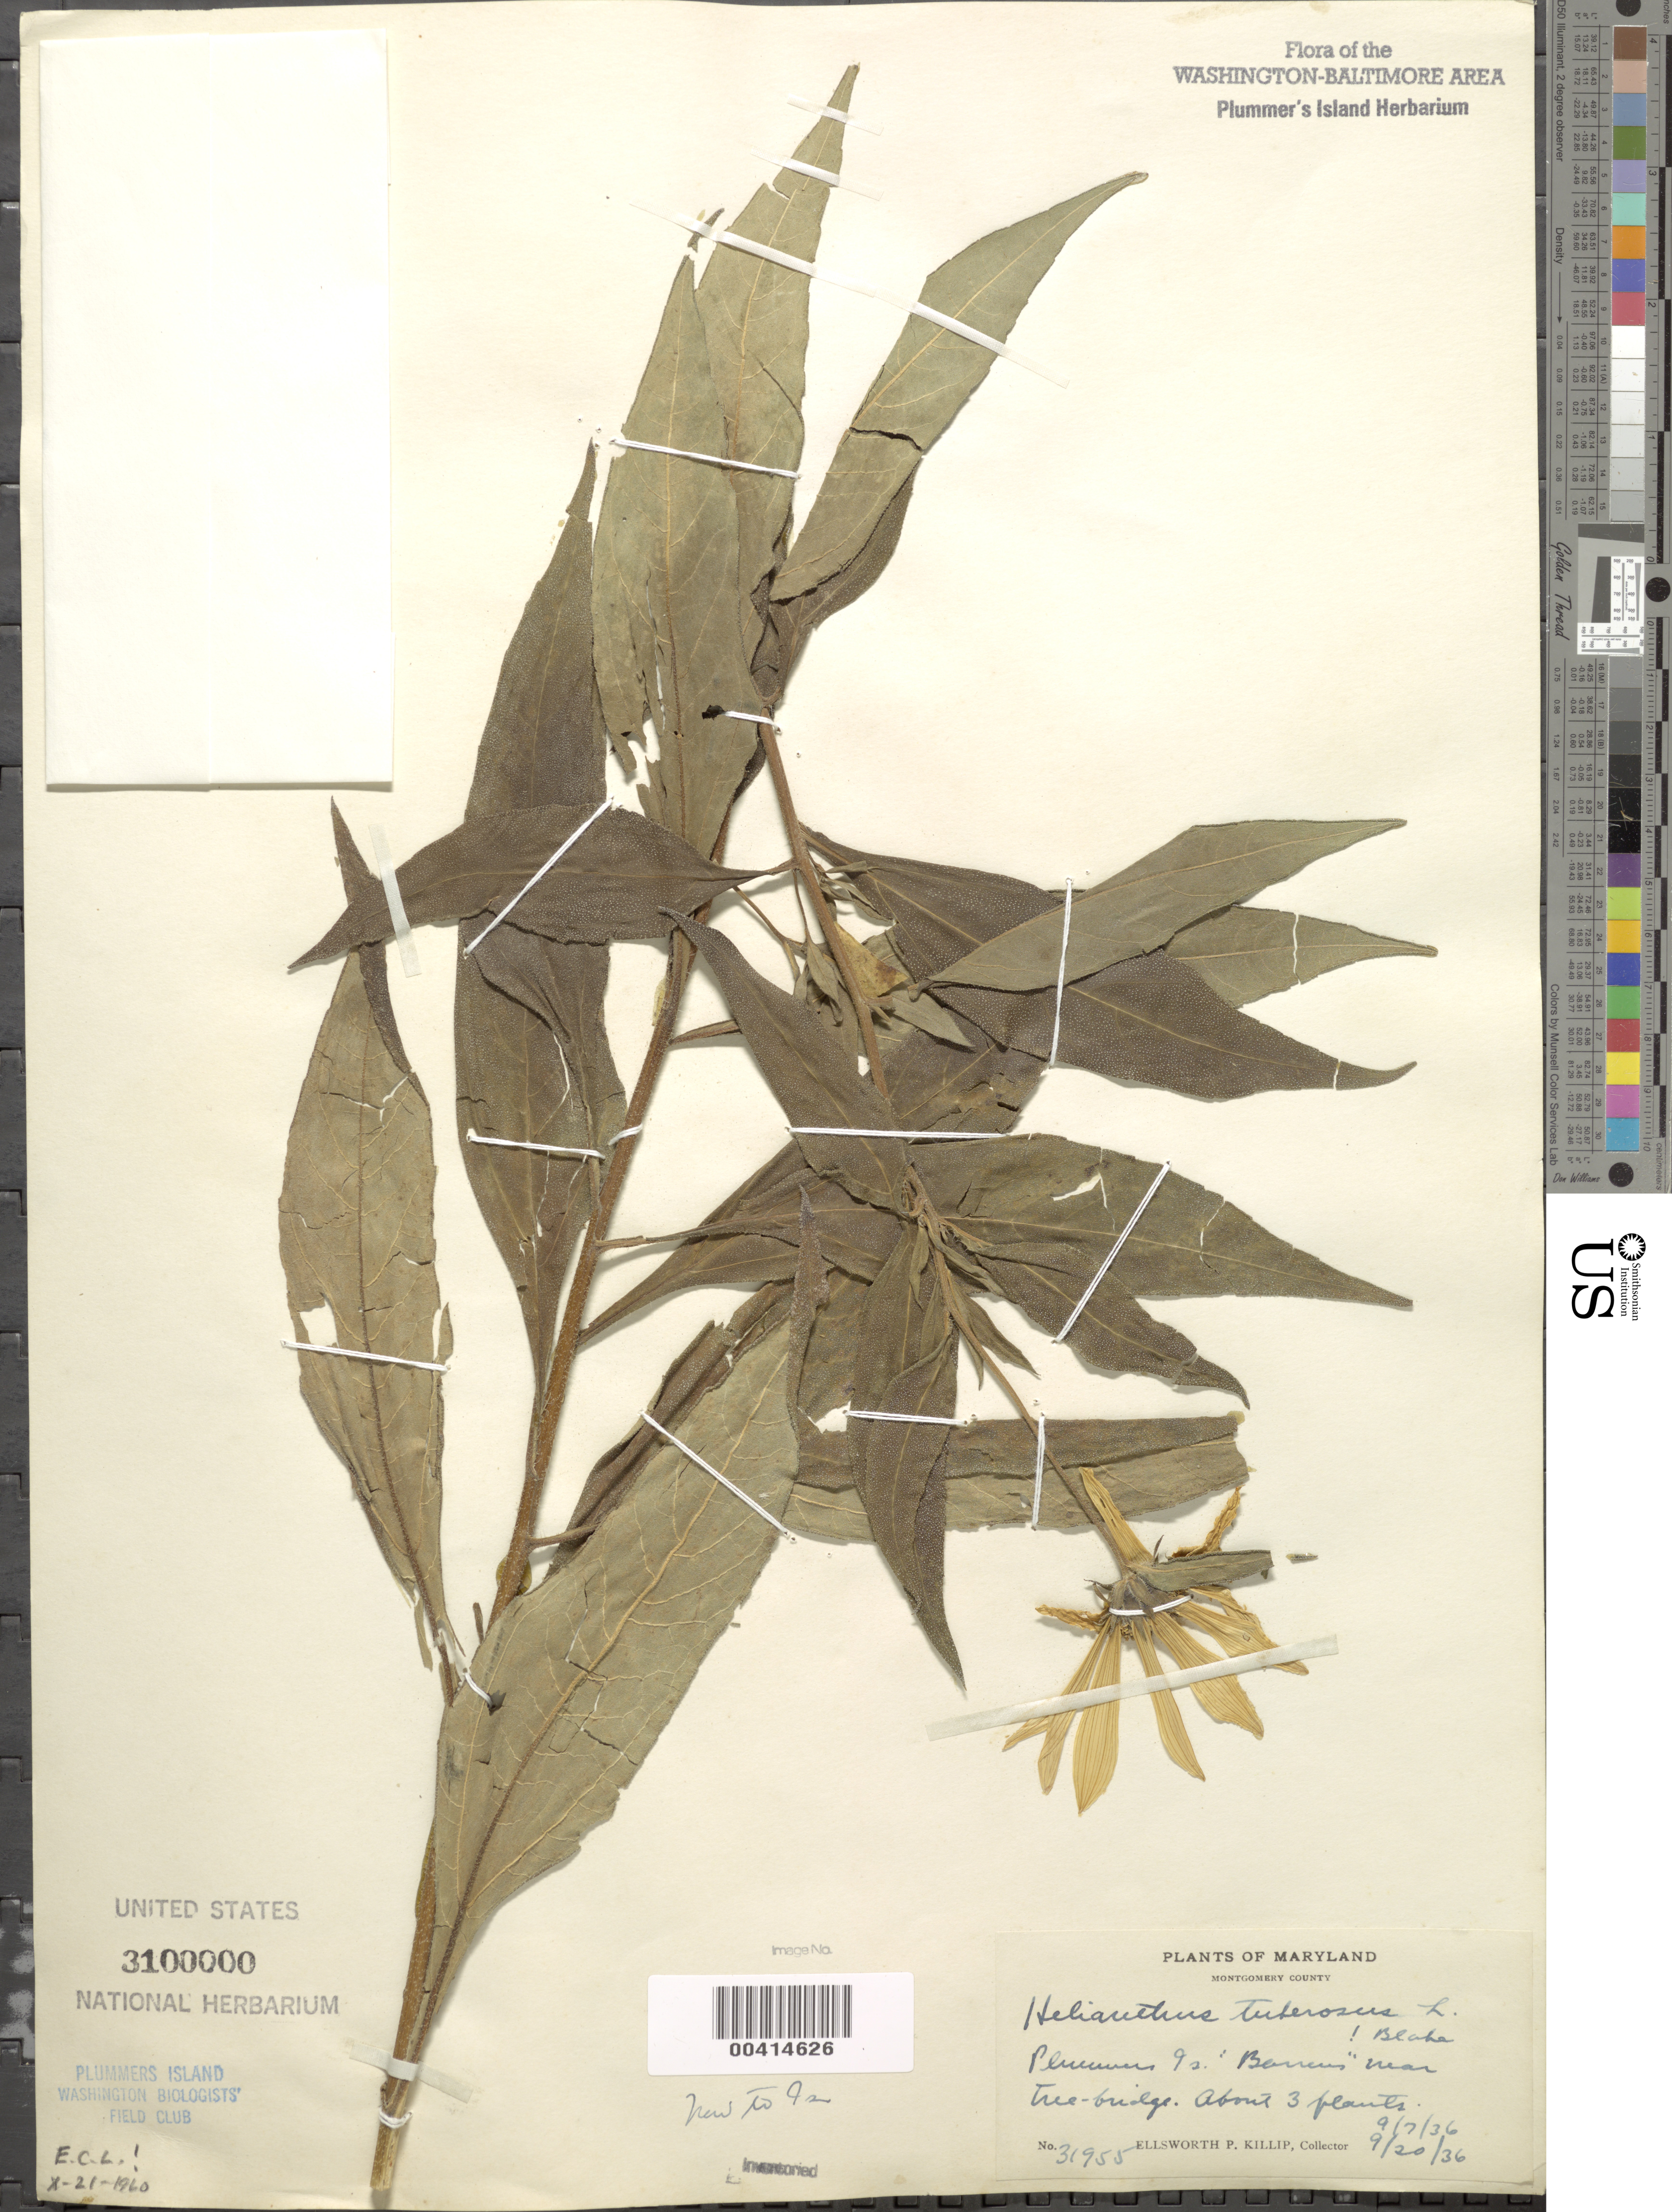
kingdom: Plantae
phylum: Tracheophyta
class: Magnoliopsida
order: Asterales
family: Asteraceae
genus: Helianthus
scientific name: Helianthus tuberosus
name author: L.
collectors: E. P. Killip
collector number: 31955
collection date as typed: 07 Sep 1936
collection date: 1936-09-07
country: United States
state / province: Maryland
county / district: Montgomery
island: Plummers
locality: Plummer's Island, barrens, near tree bridge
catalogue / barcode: US 3100000